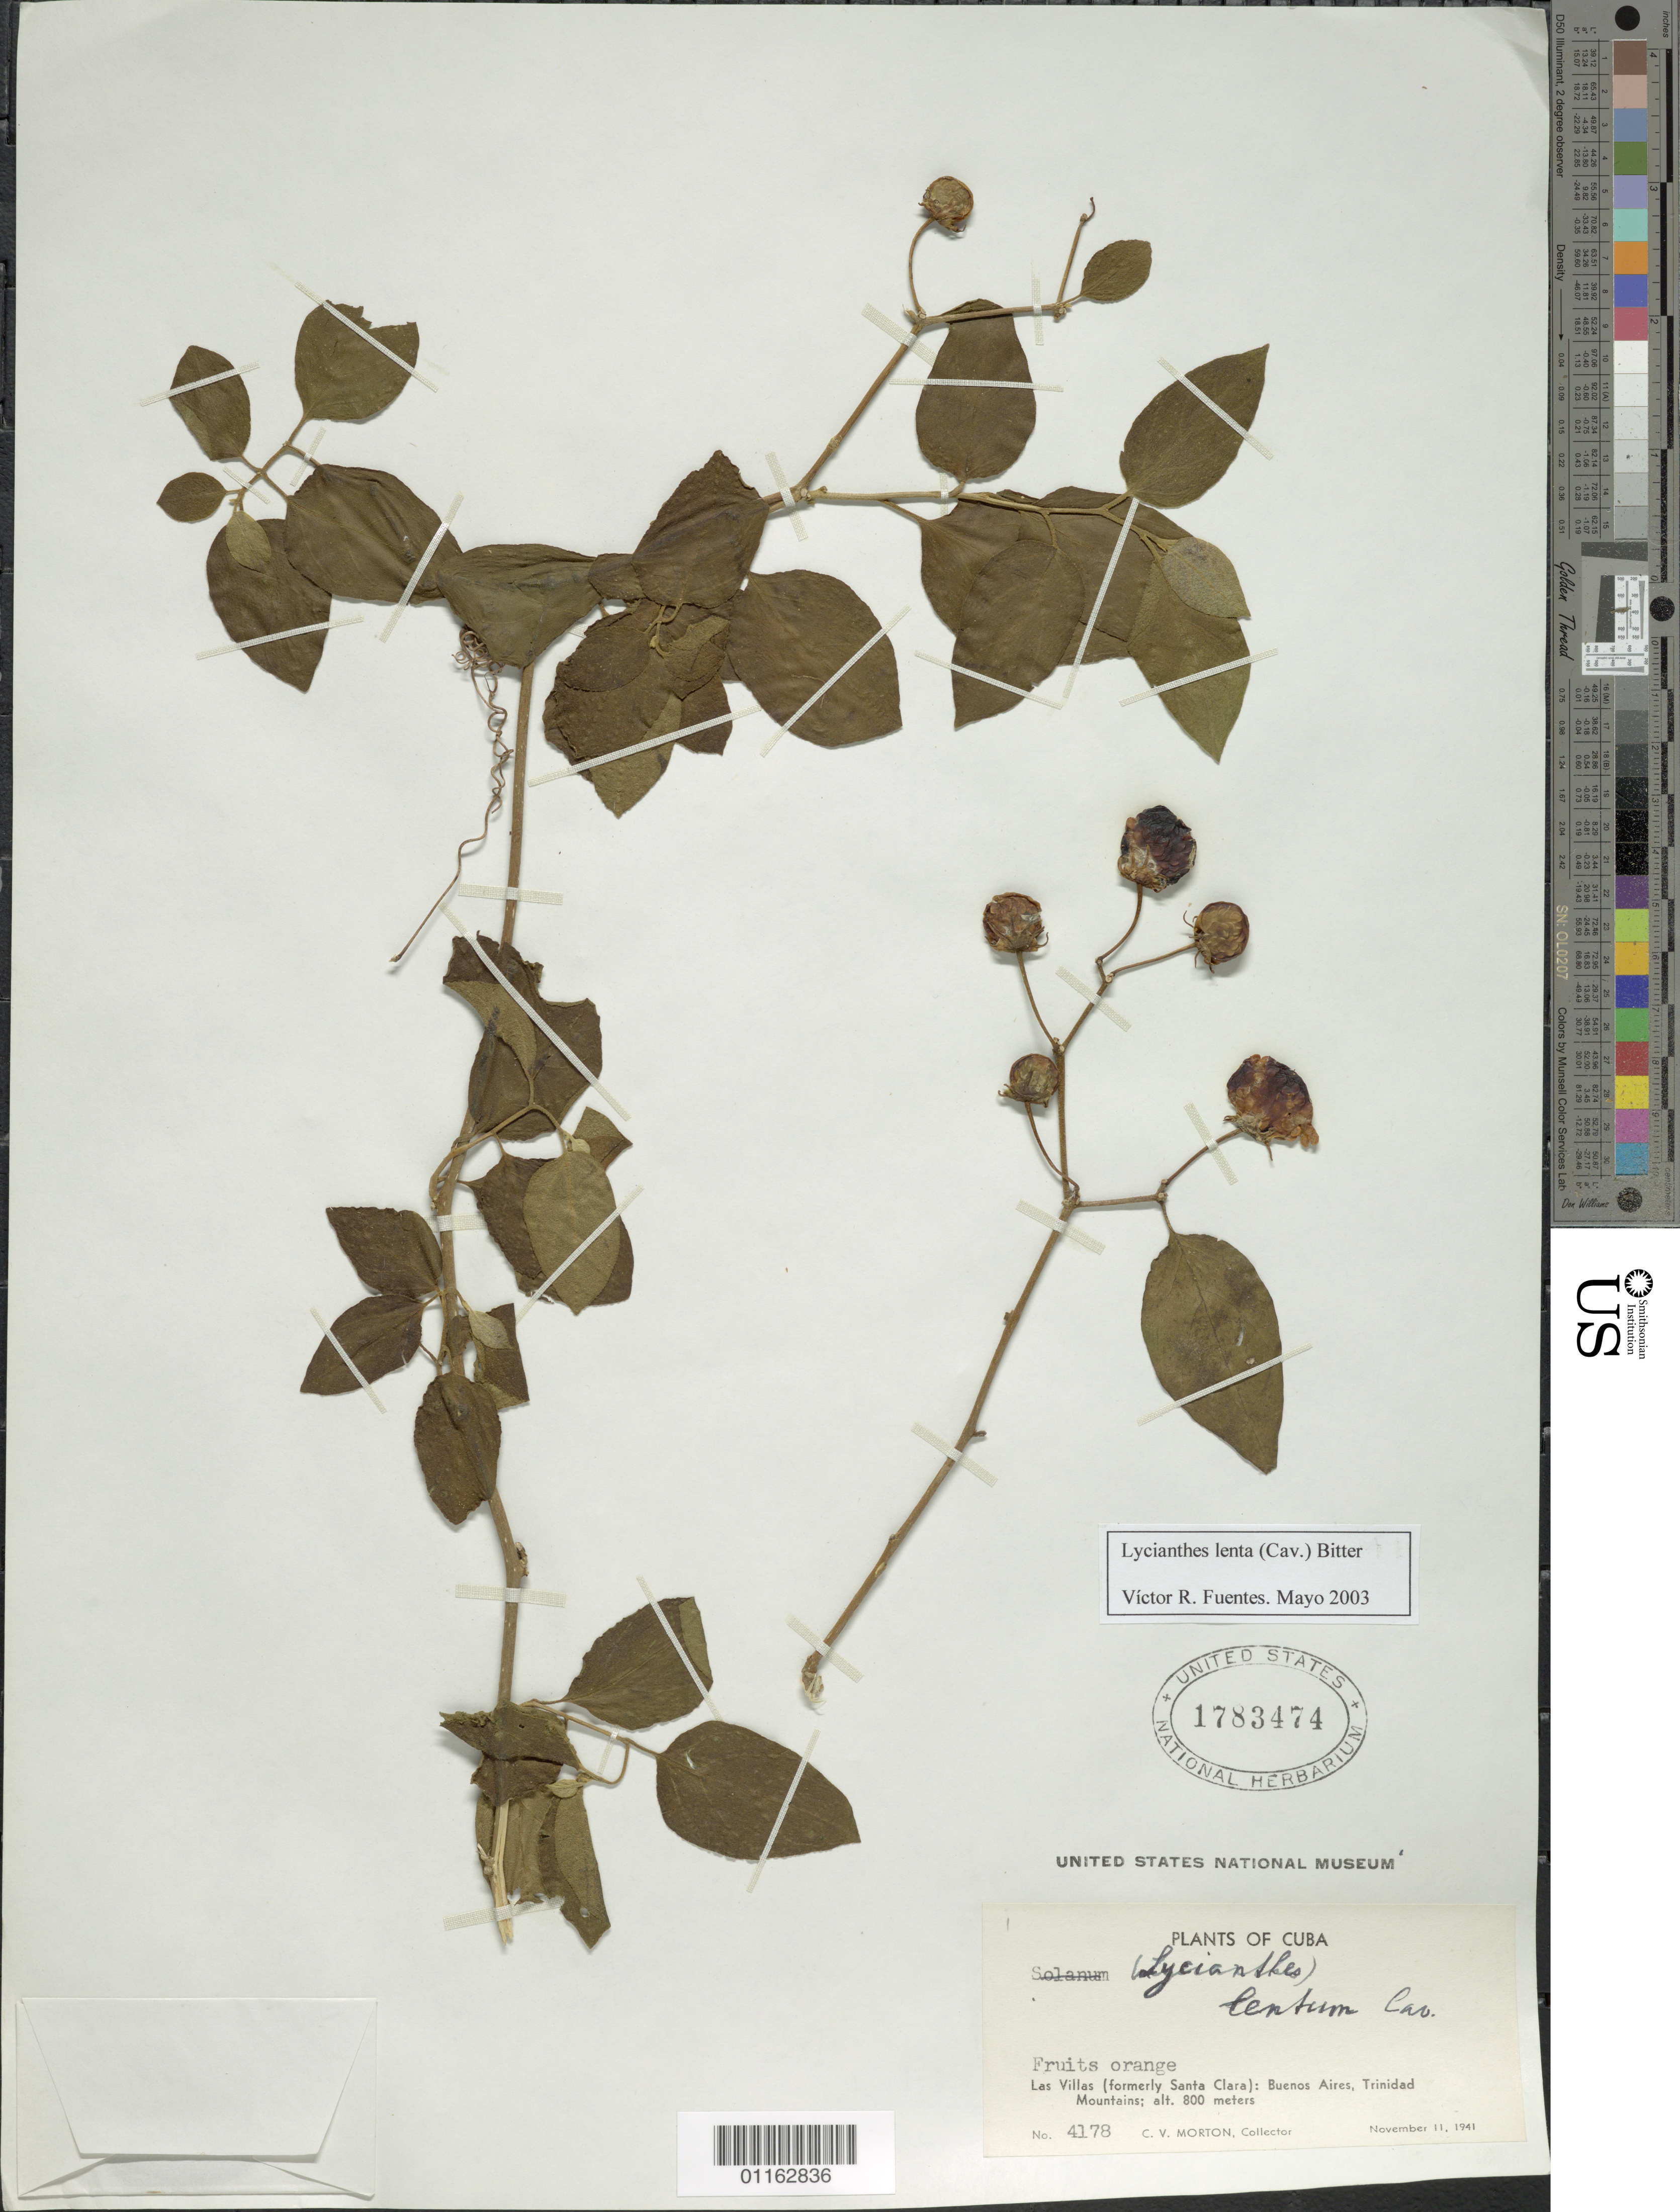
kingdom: Plantae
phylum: Tracheophyta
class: Magnoliopsida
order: Solanales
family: Solanaceae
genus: Lycianthes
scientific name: Lycianthes lenta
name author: (Cav.) Bitter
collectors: C. V. Morton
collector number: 4178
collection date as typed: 11 Nov 1941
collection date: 1941-11-11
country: Cuba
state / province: Las Villas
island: Cuba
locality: Buenos Aires, Trinidad Mountains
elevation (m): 800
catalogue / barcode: US 1783474